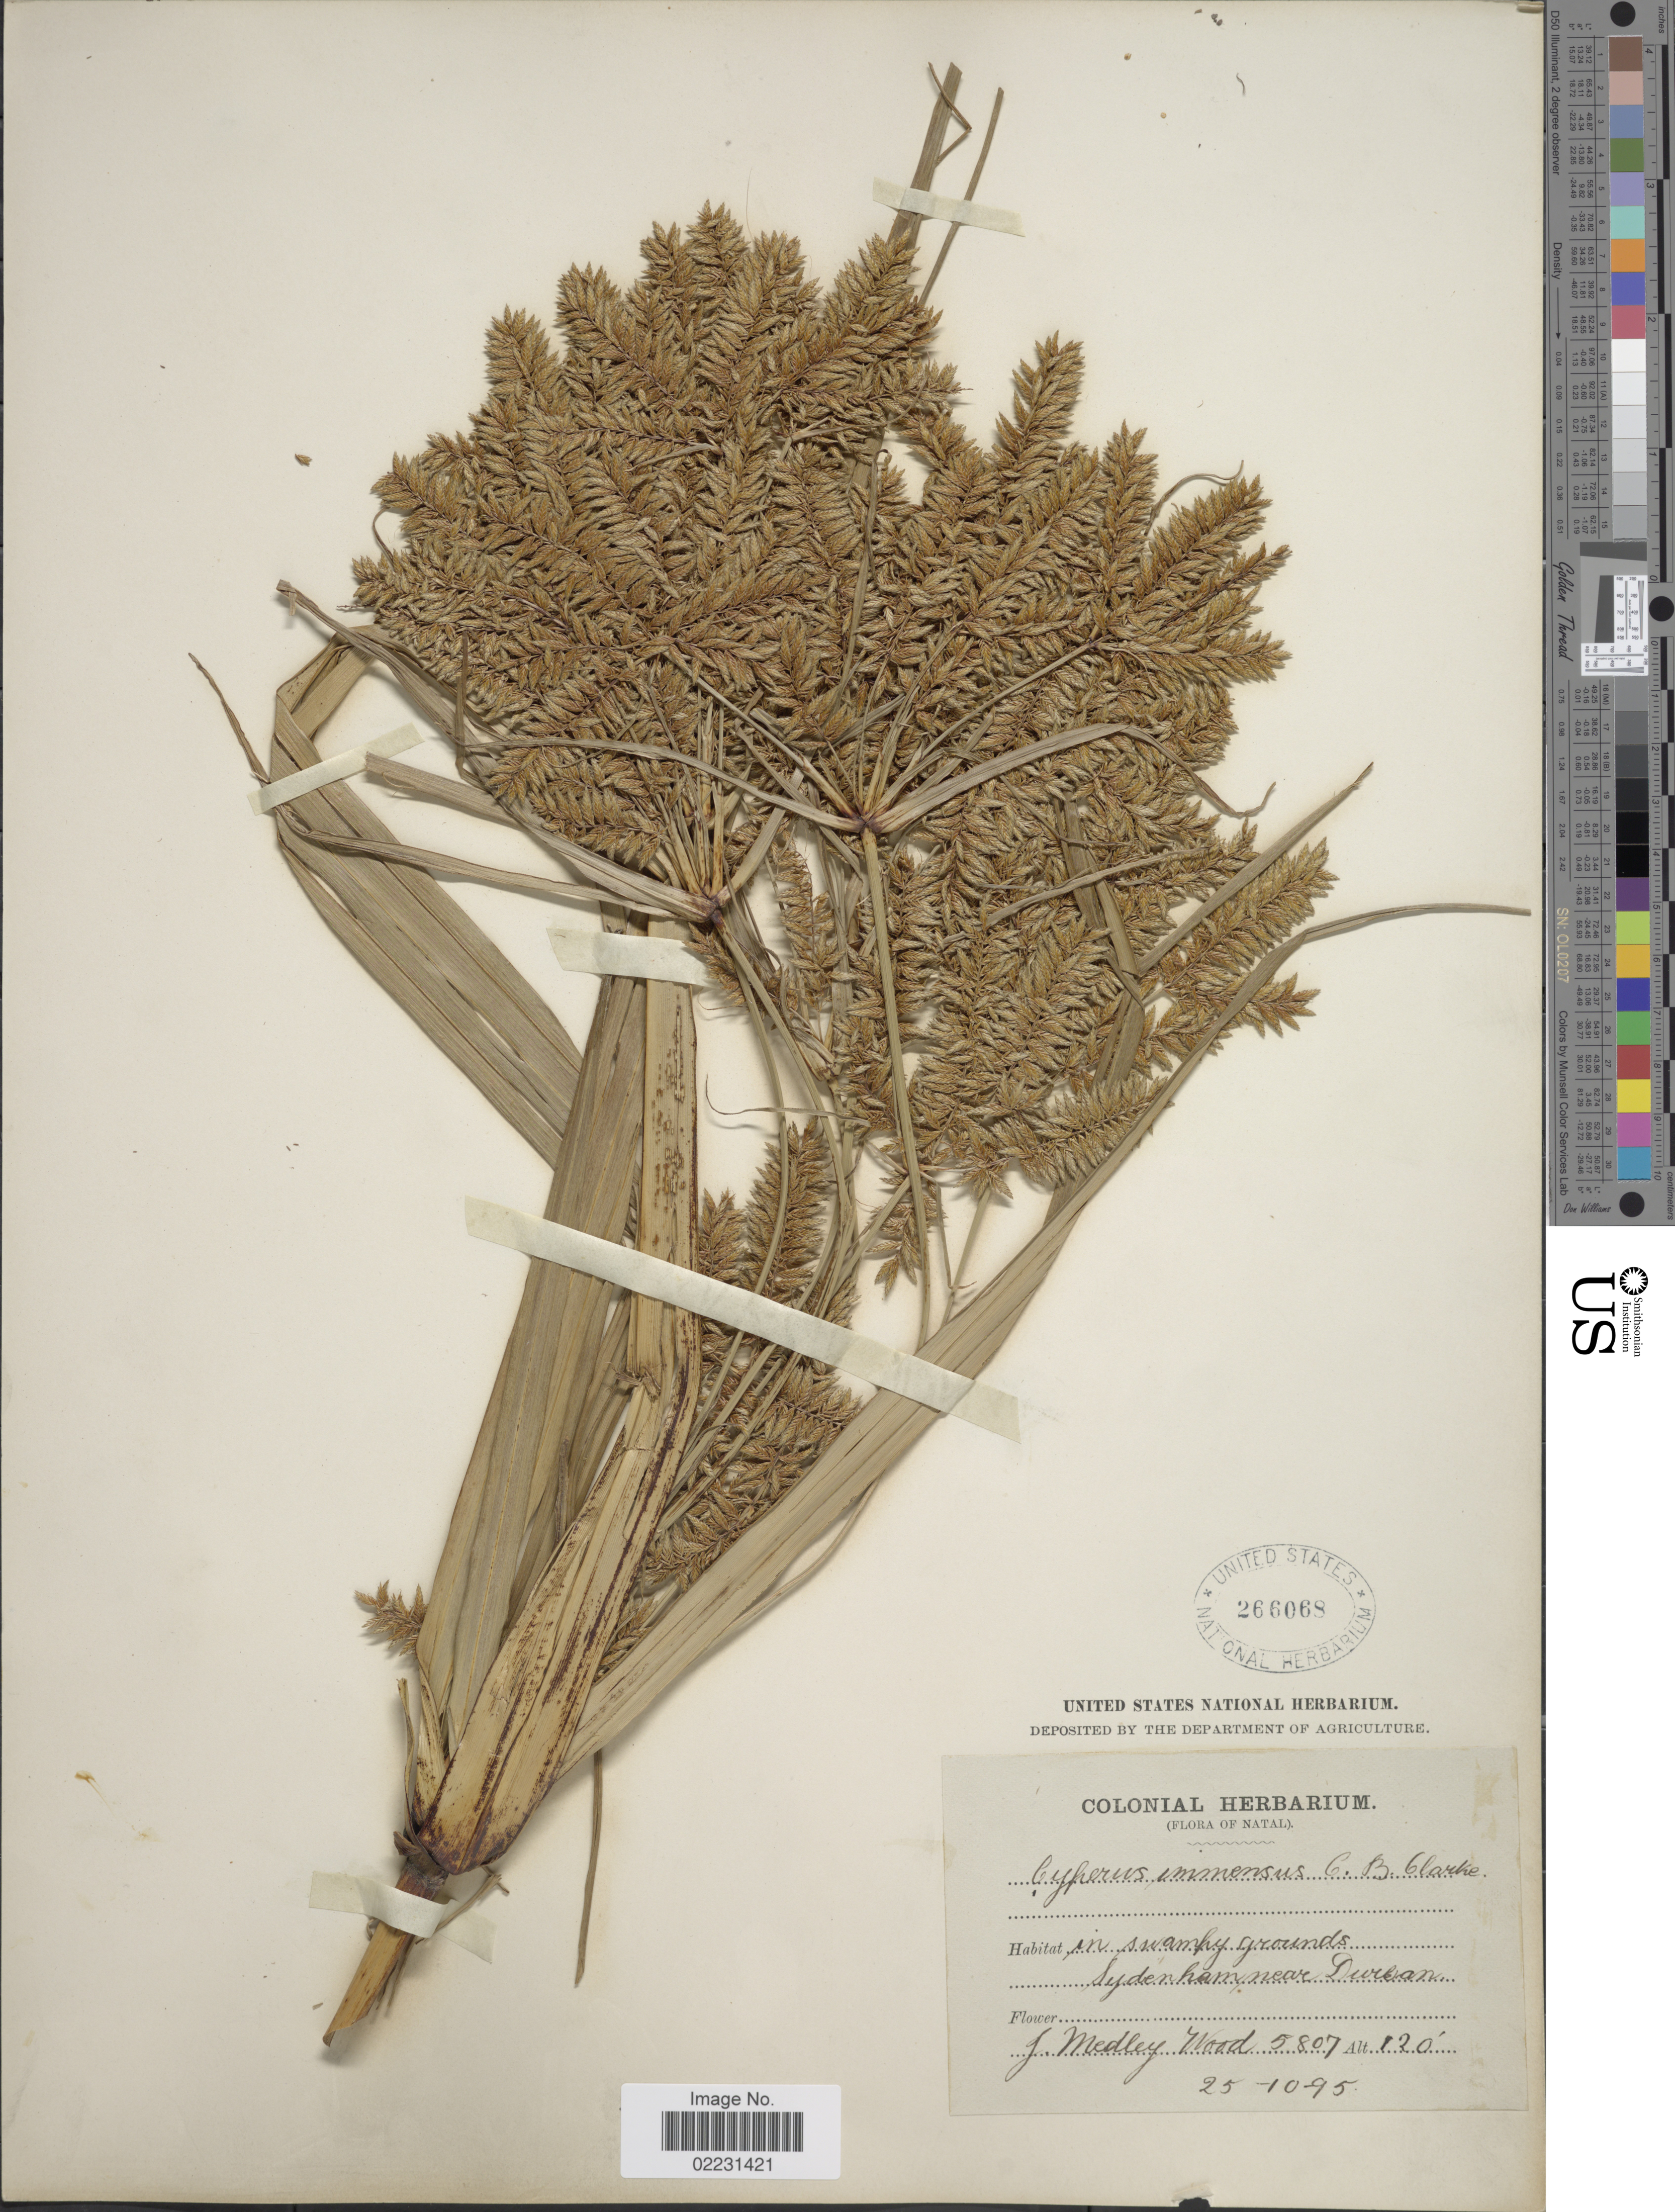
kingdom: Plantae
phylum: Tracheophyta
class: Liliopsida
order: Poales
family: Cyperaceae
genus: Cyperus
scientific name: Cyperus dives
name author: Delile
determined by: Strong, Mark T., (BOT), Smithsonian Institution - National Museum of Natural History (UNITED STATES)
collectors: J. Medley Wood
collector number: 5807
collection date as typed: Transcribed d/m/y: 25/10/95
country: South Africa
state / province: KwaZulu-Natal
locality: Natal, in swampy grounds, Sydenham near Durban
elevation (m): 37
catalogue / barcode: US 266068